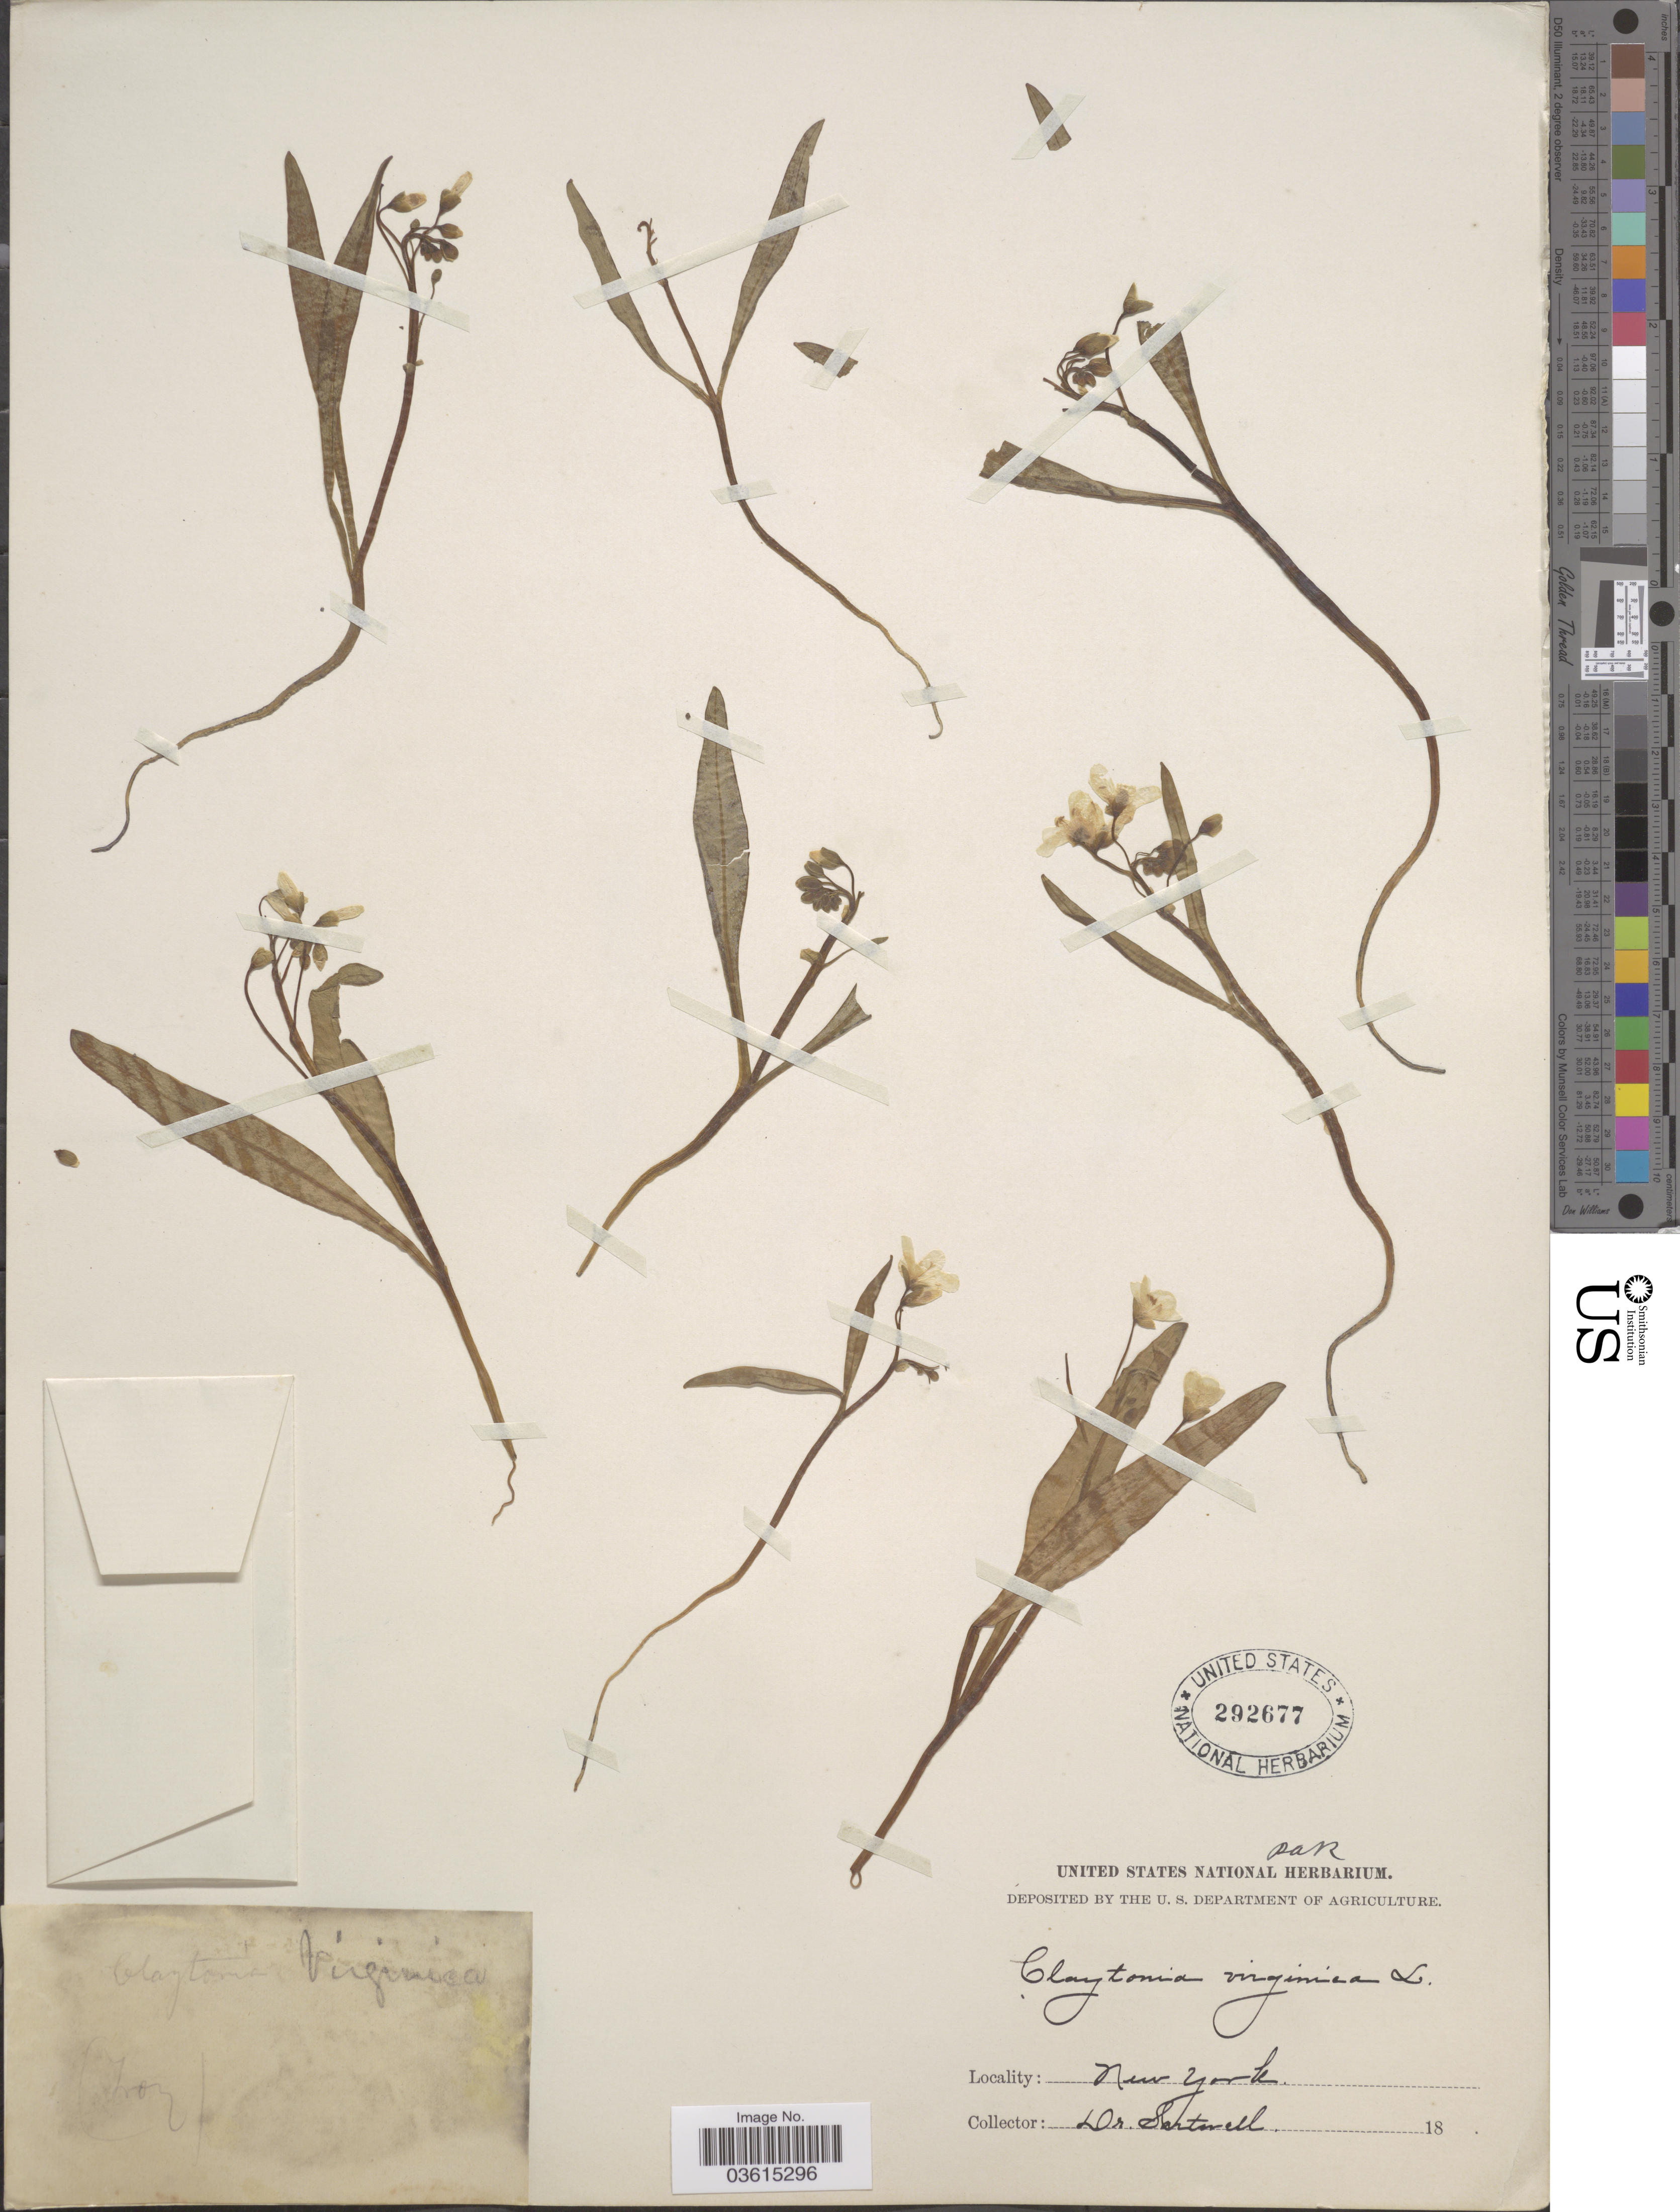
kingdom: Plantae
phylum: Tracheophyta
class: Magnoliopsida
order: Caryophyllales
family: Montiaceae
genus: Claytonia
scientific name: Claytonia virginica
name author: L.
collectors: Sartwell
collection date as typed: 18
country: United States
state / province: New York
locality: (Troy).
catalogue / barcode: US 292677